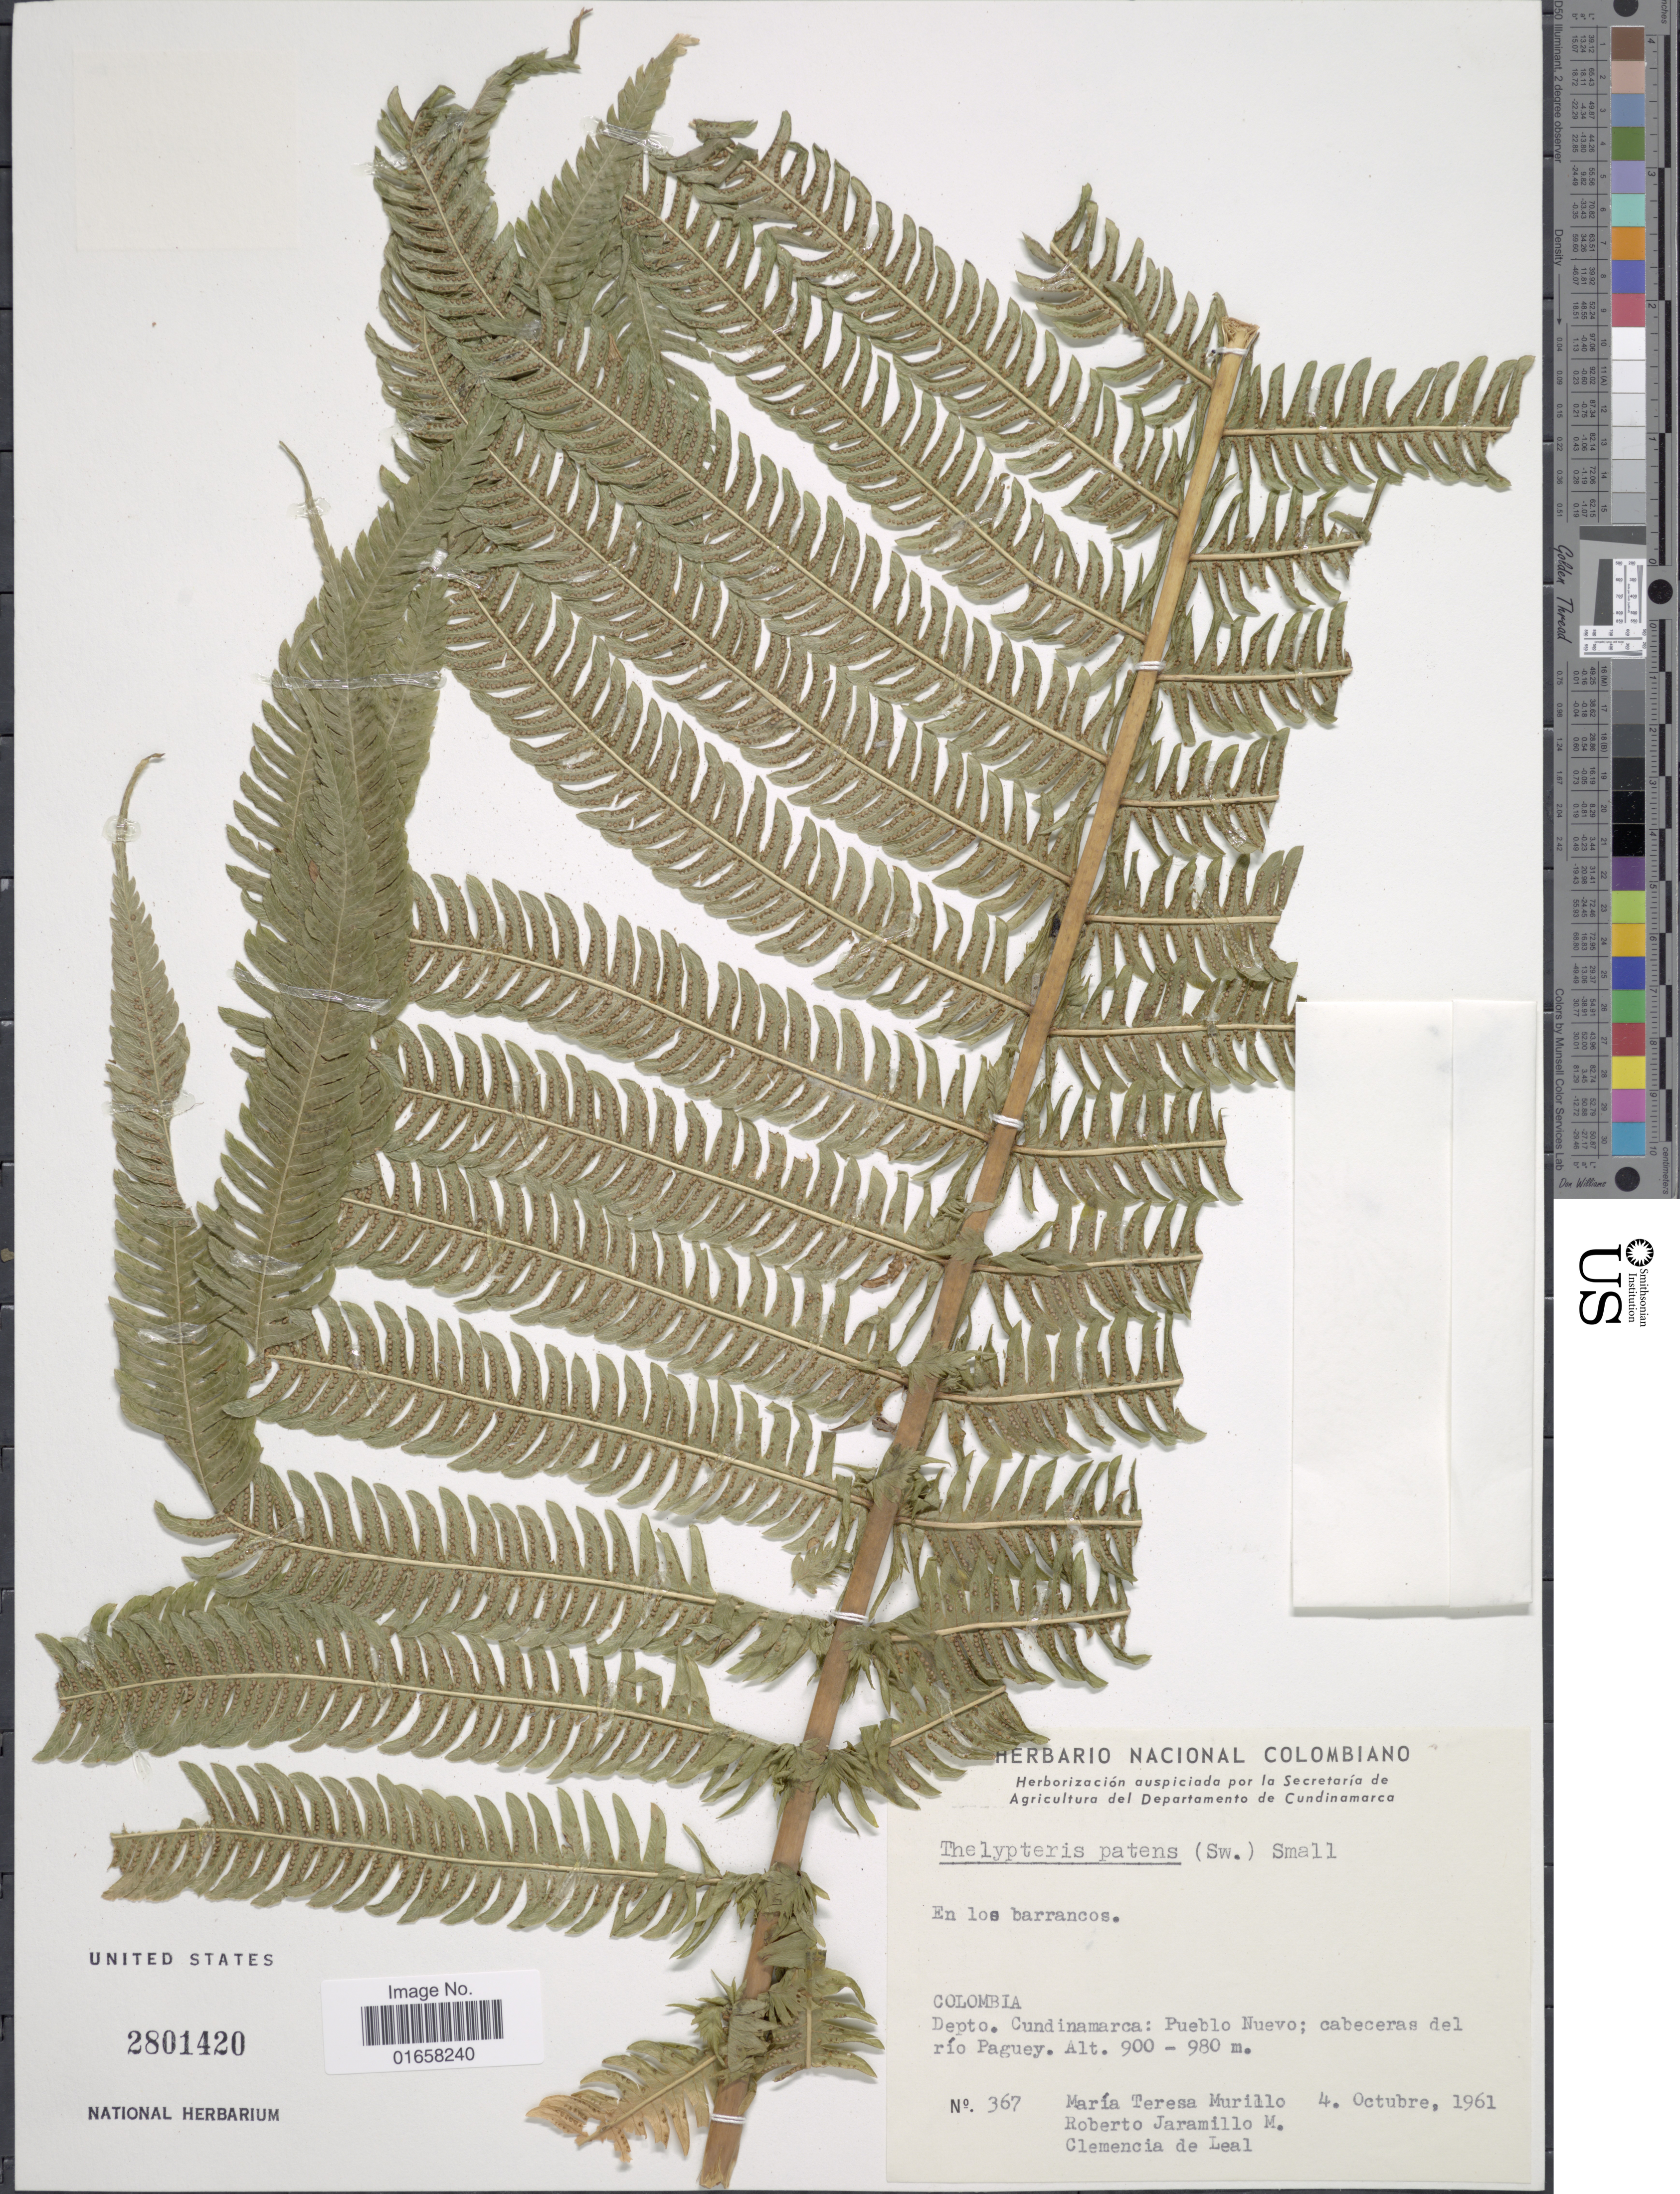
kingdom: Plantae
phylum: Tracheophyta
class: Polypodiopsida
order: Polypodiales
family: Thelypteridaceae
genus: Christella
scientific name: Christella patens var. patens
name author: (Sw.) Holttum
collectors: M. Murillo, R. Jaramillo M. & Clemencia de Leal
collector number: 367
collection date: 1961-10-04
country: Colombia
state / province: Cundinamarca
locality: Pueblo Nuevo: cabeseras del rio Paguey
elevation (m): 900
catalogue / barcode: US 2801420